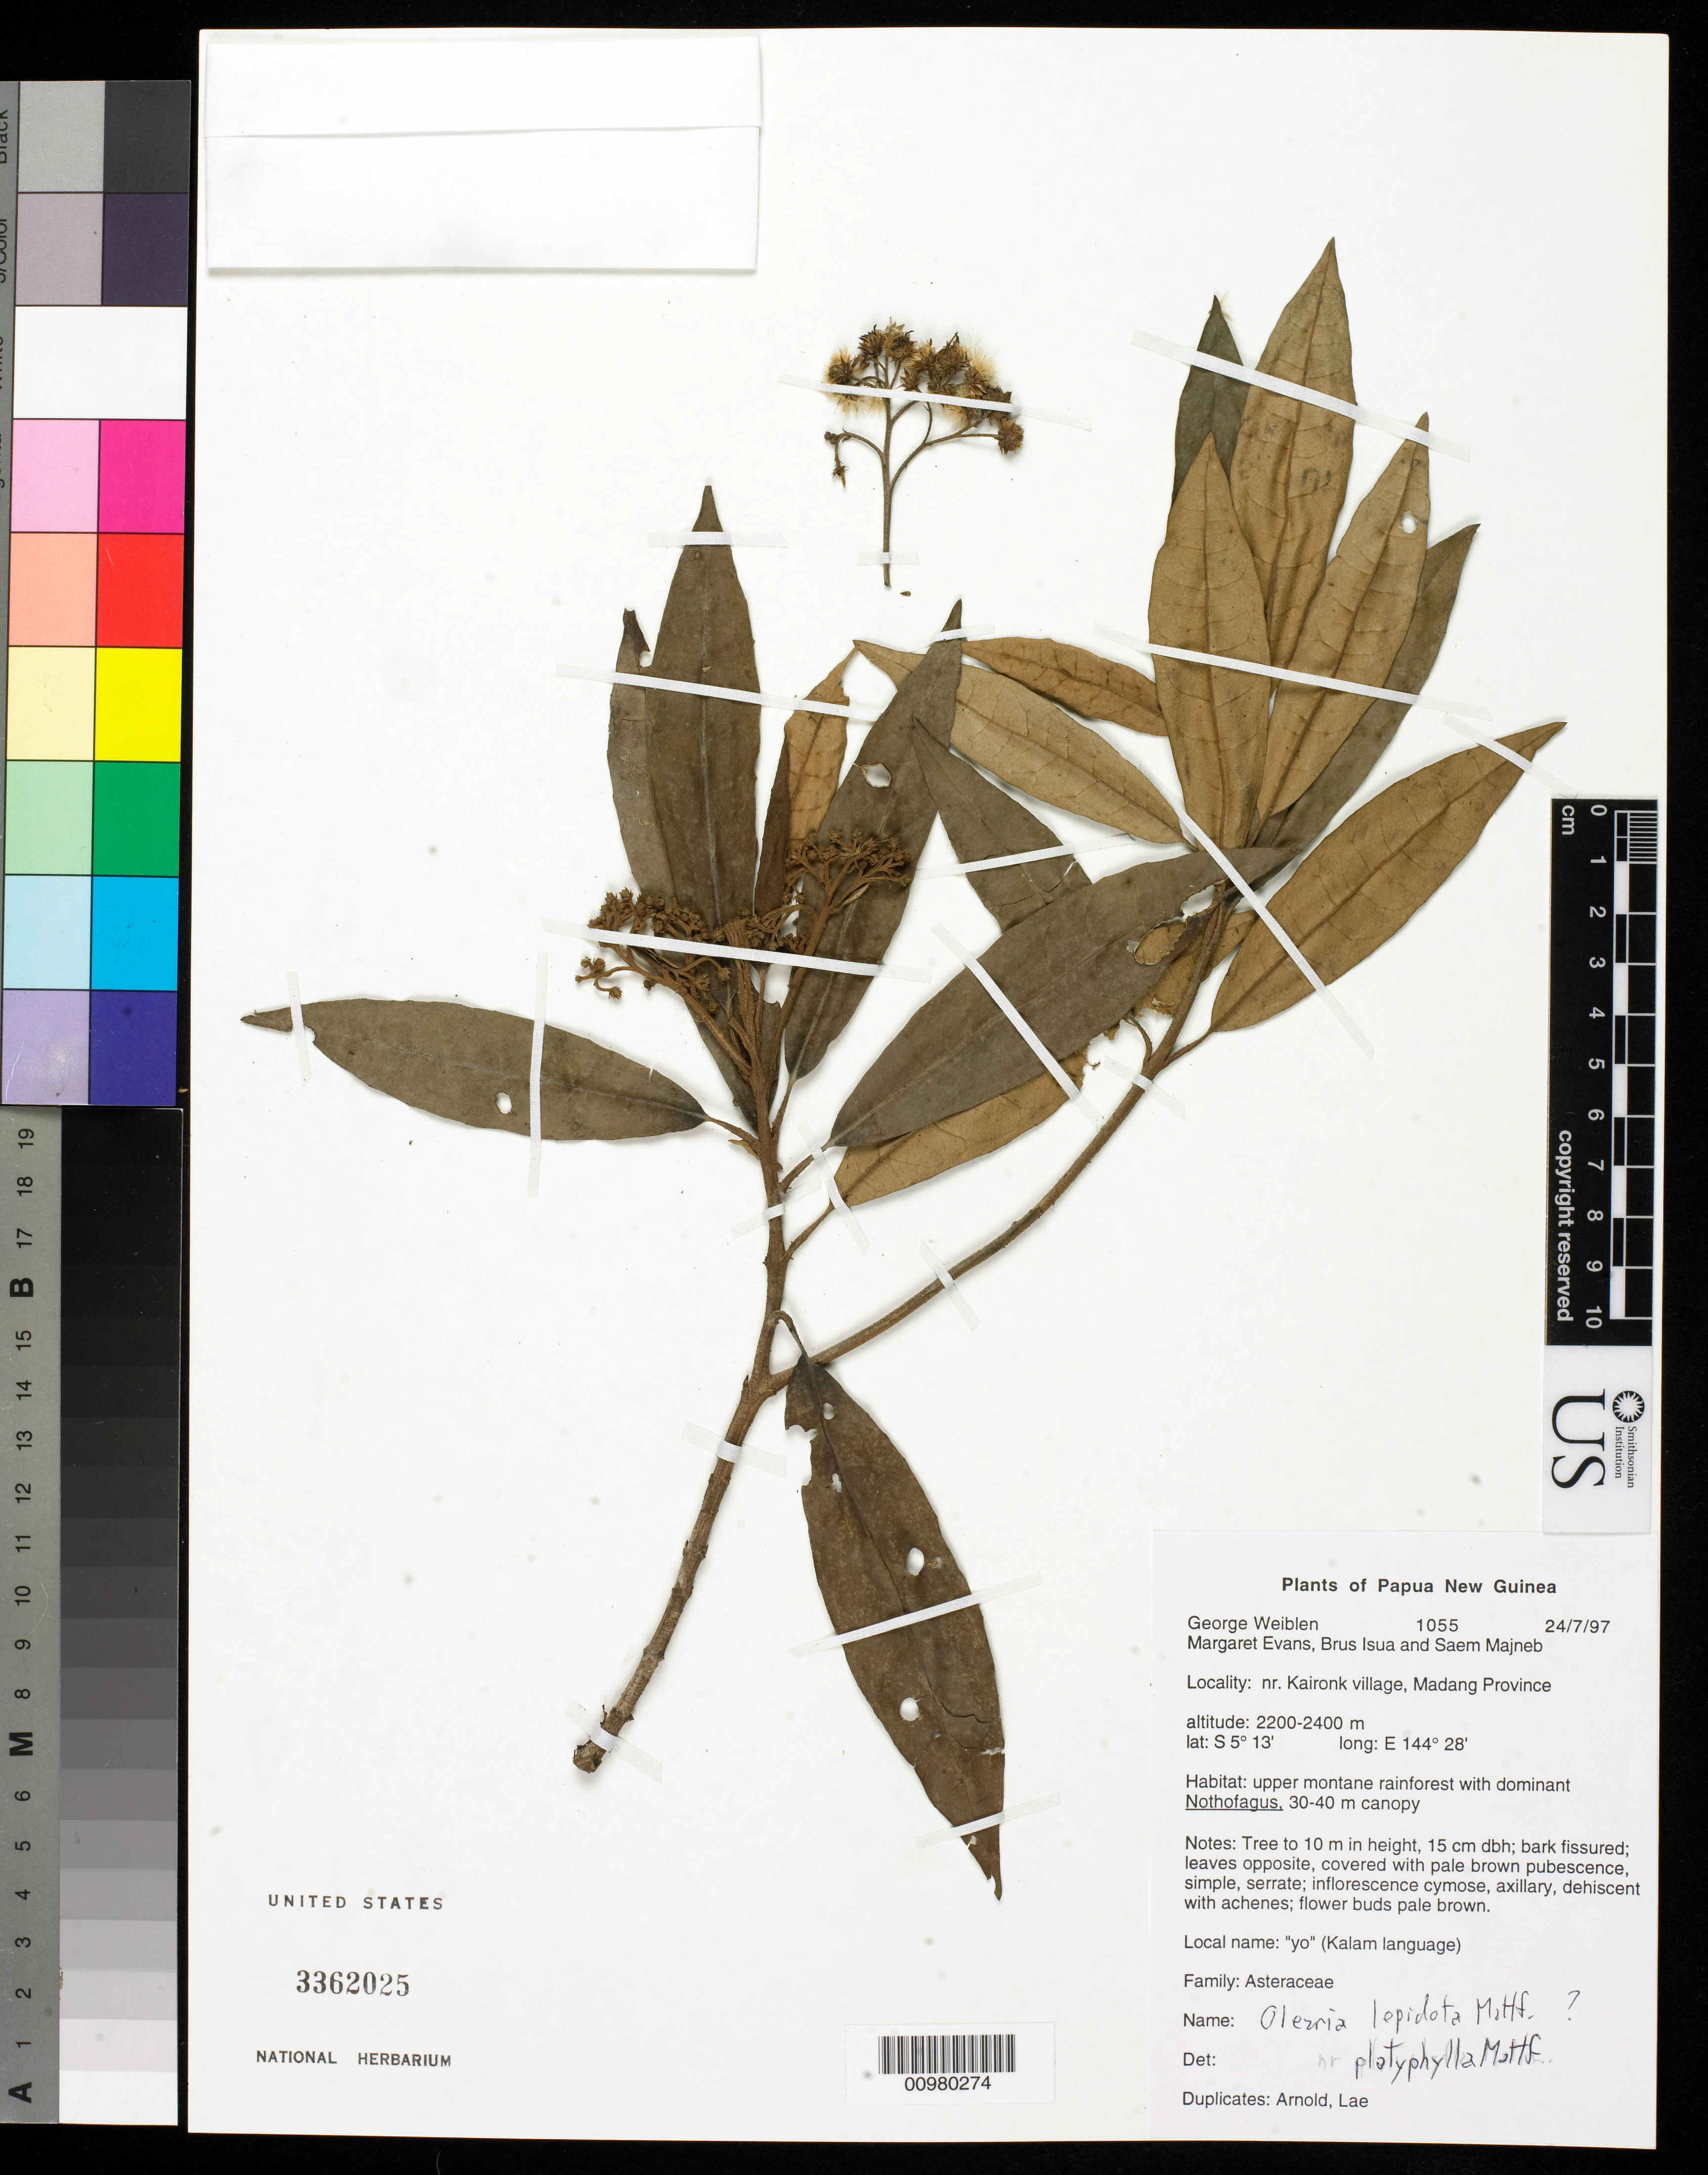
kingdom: Plantae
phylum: Tracheophyta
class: Magnoliopsida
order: Asterales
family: Asteraceae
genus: Olearia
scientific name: Olearia lepidota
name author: Mattf.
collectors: G. D. Weiblen, Marg. Evans, B. Isua & S. Majneb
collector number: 1055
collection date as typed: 24 Jul 1997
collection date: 1997-07-24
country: Papua New Guinea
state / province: Madang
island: New Guinea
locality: near Kaironk village. Upper montane rainforest with dominant Nothofagus.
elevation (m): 2200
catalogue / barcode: US 3362025